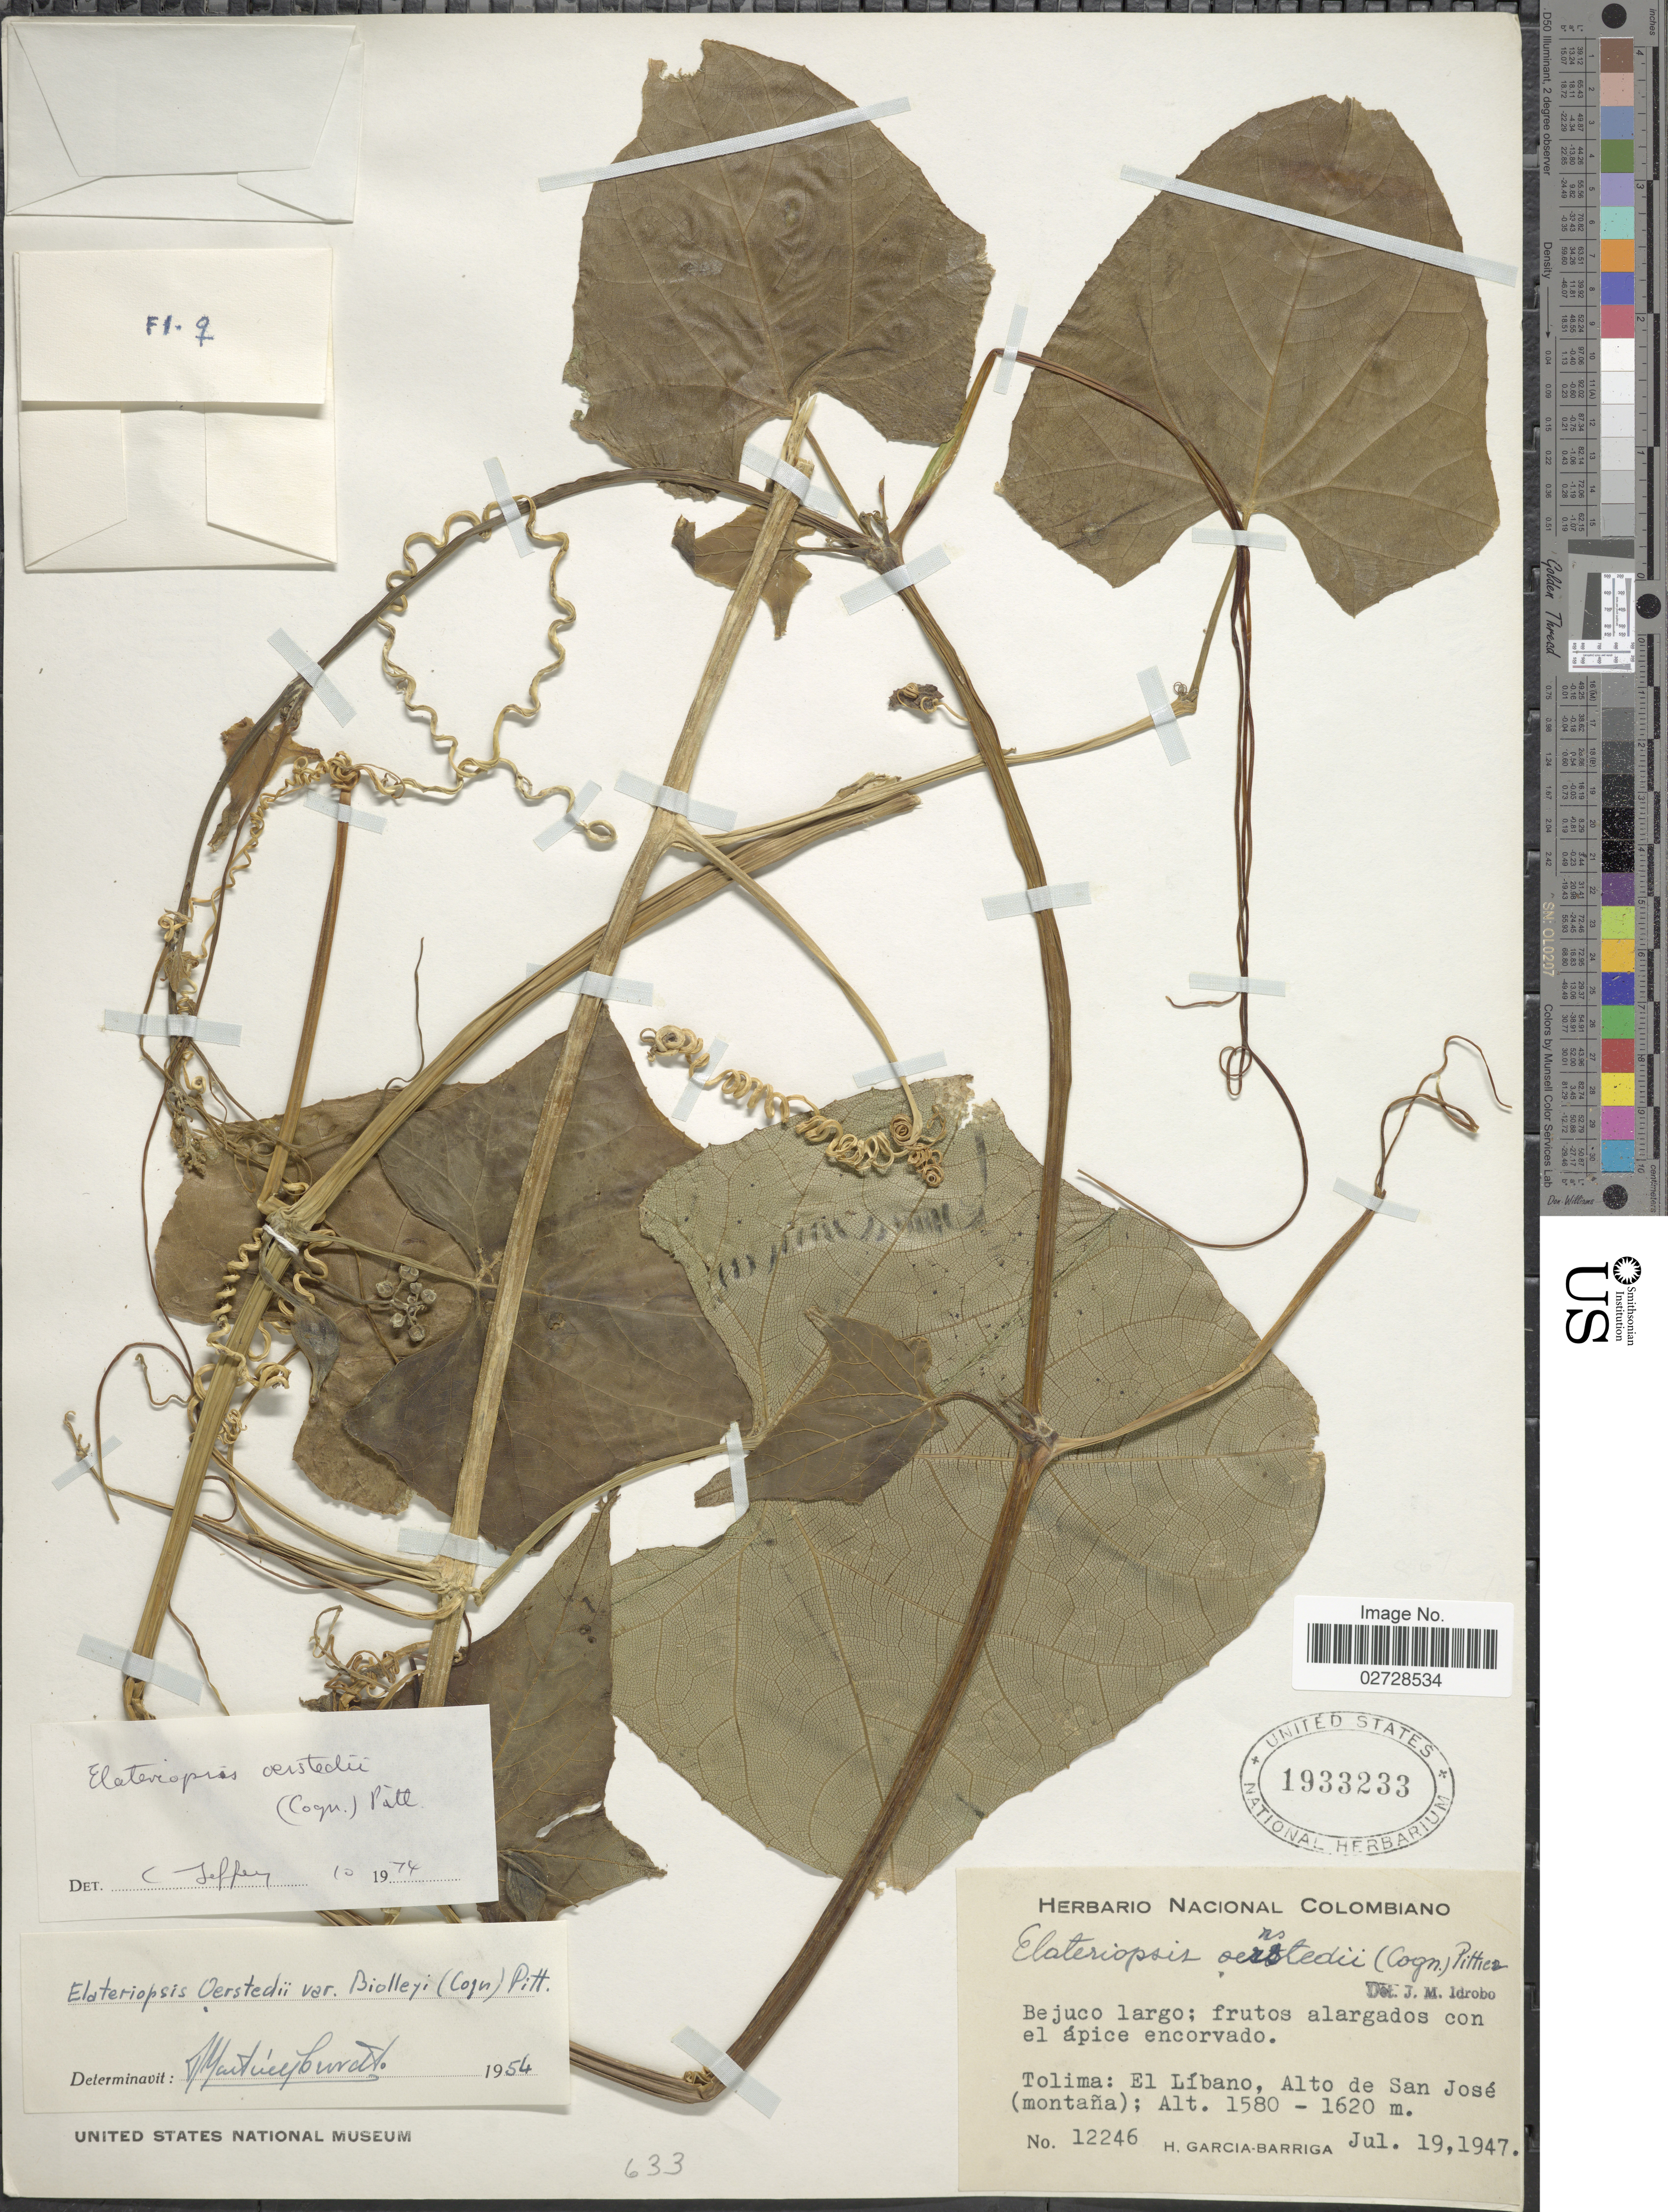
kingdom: Plantae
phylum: Tracheophyta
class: Magnoliopsida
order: Cucurbitales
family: Cucurbitaceae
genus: Hanburia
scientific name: Hanburia oerstedii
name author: (Cogn.) H. Schaef. & S.S. Renner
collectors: H. García Barriga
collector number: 12246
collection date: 1947-07-19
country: Colombia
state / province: Tolima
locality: El Libano, Alto de San Jose (montana).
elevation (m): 1580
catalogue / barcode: US 1933233